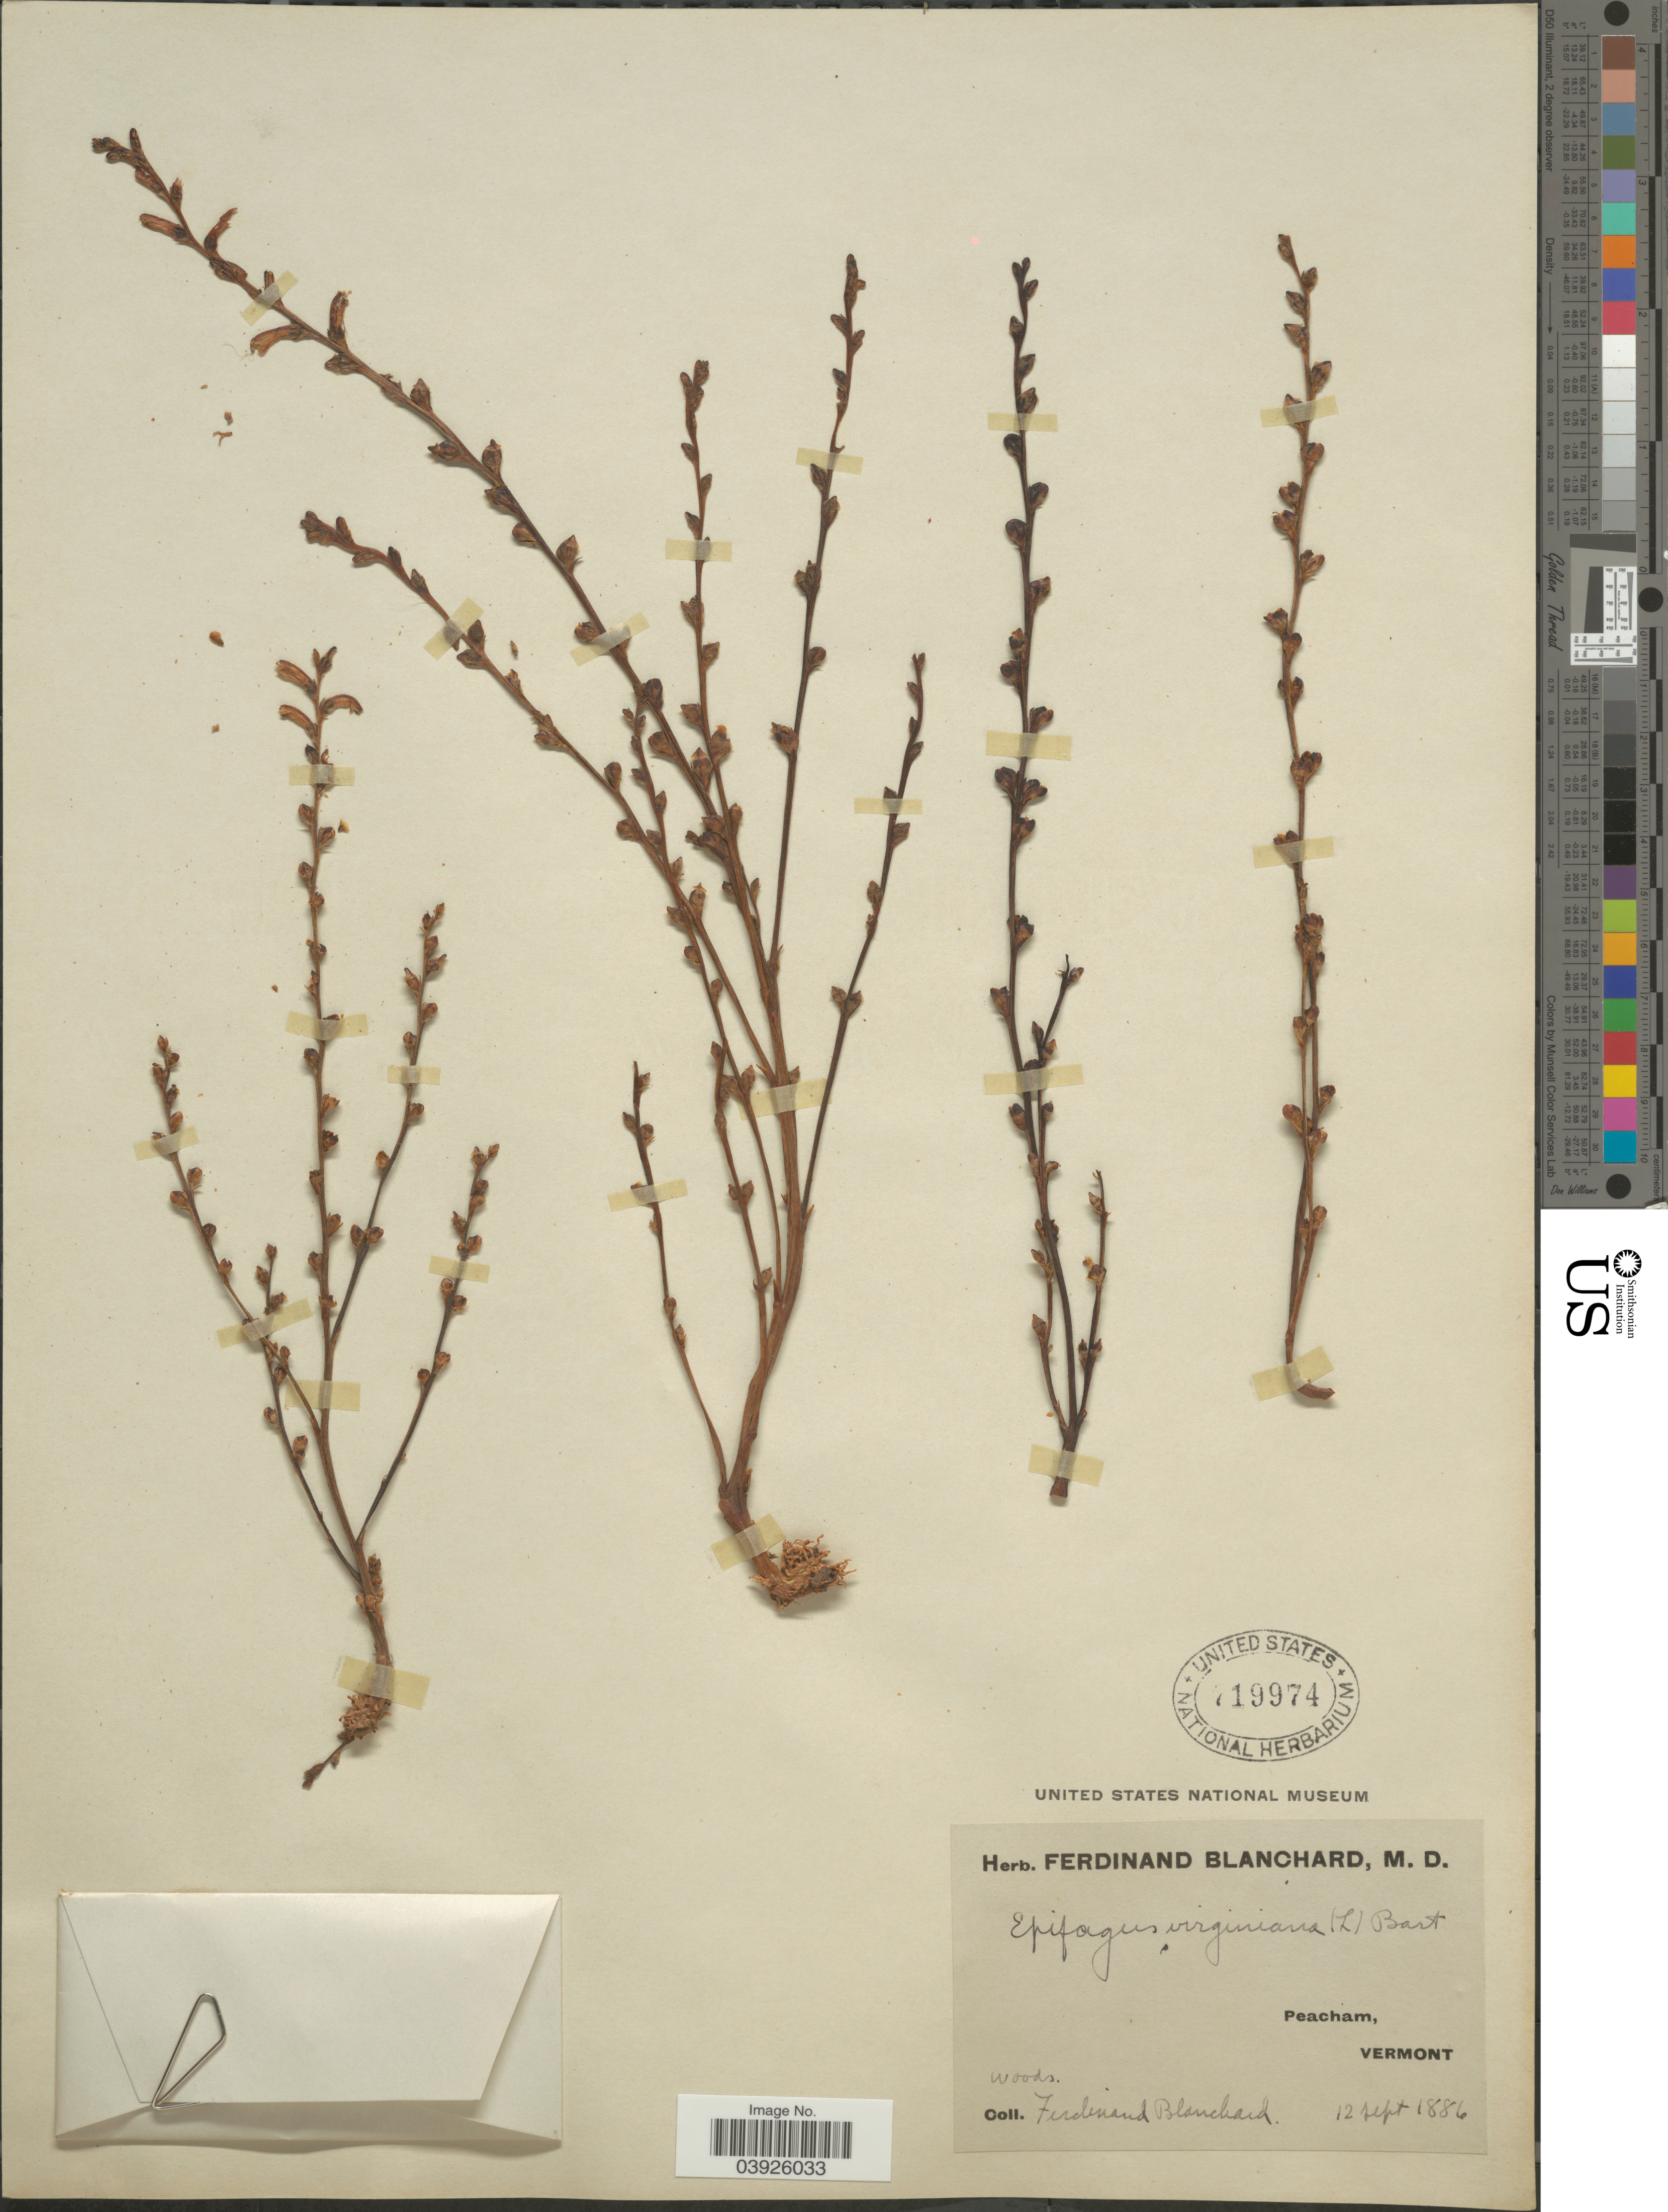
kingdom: Plantae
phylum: Tracheophyta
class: Magnoliopsida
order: Lamiales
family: Orobanchaceae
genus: Epifagus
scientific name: Epifagus virginiana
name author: (L.) W.P.C. Barton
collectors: F. Blanchard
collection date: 1886-09-12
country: United States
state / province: Vermont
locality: Peacham.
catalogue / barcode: US 719974